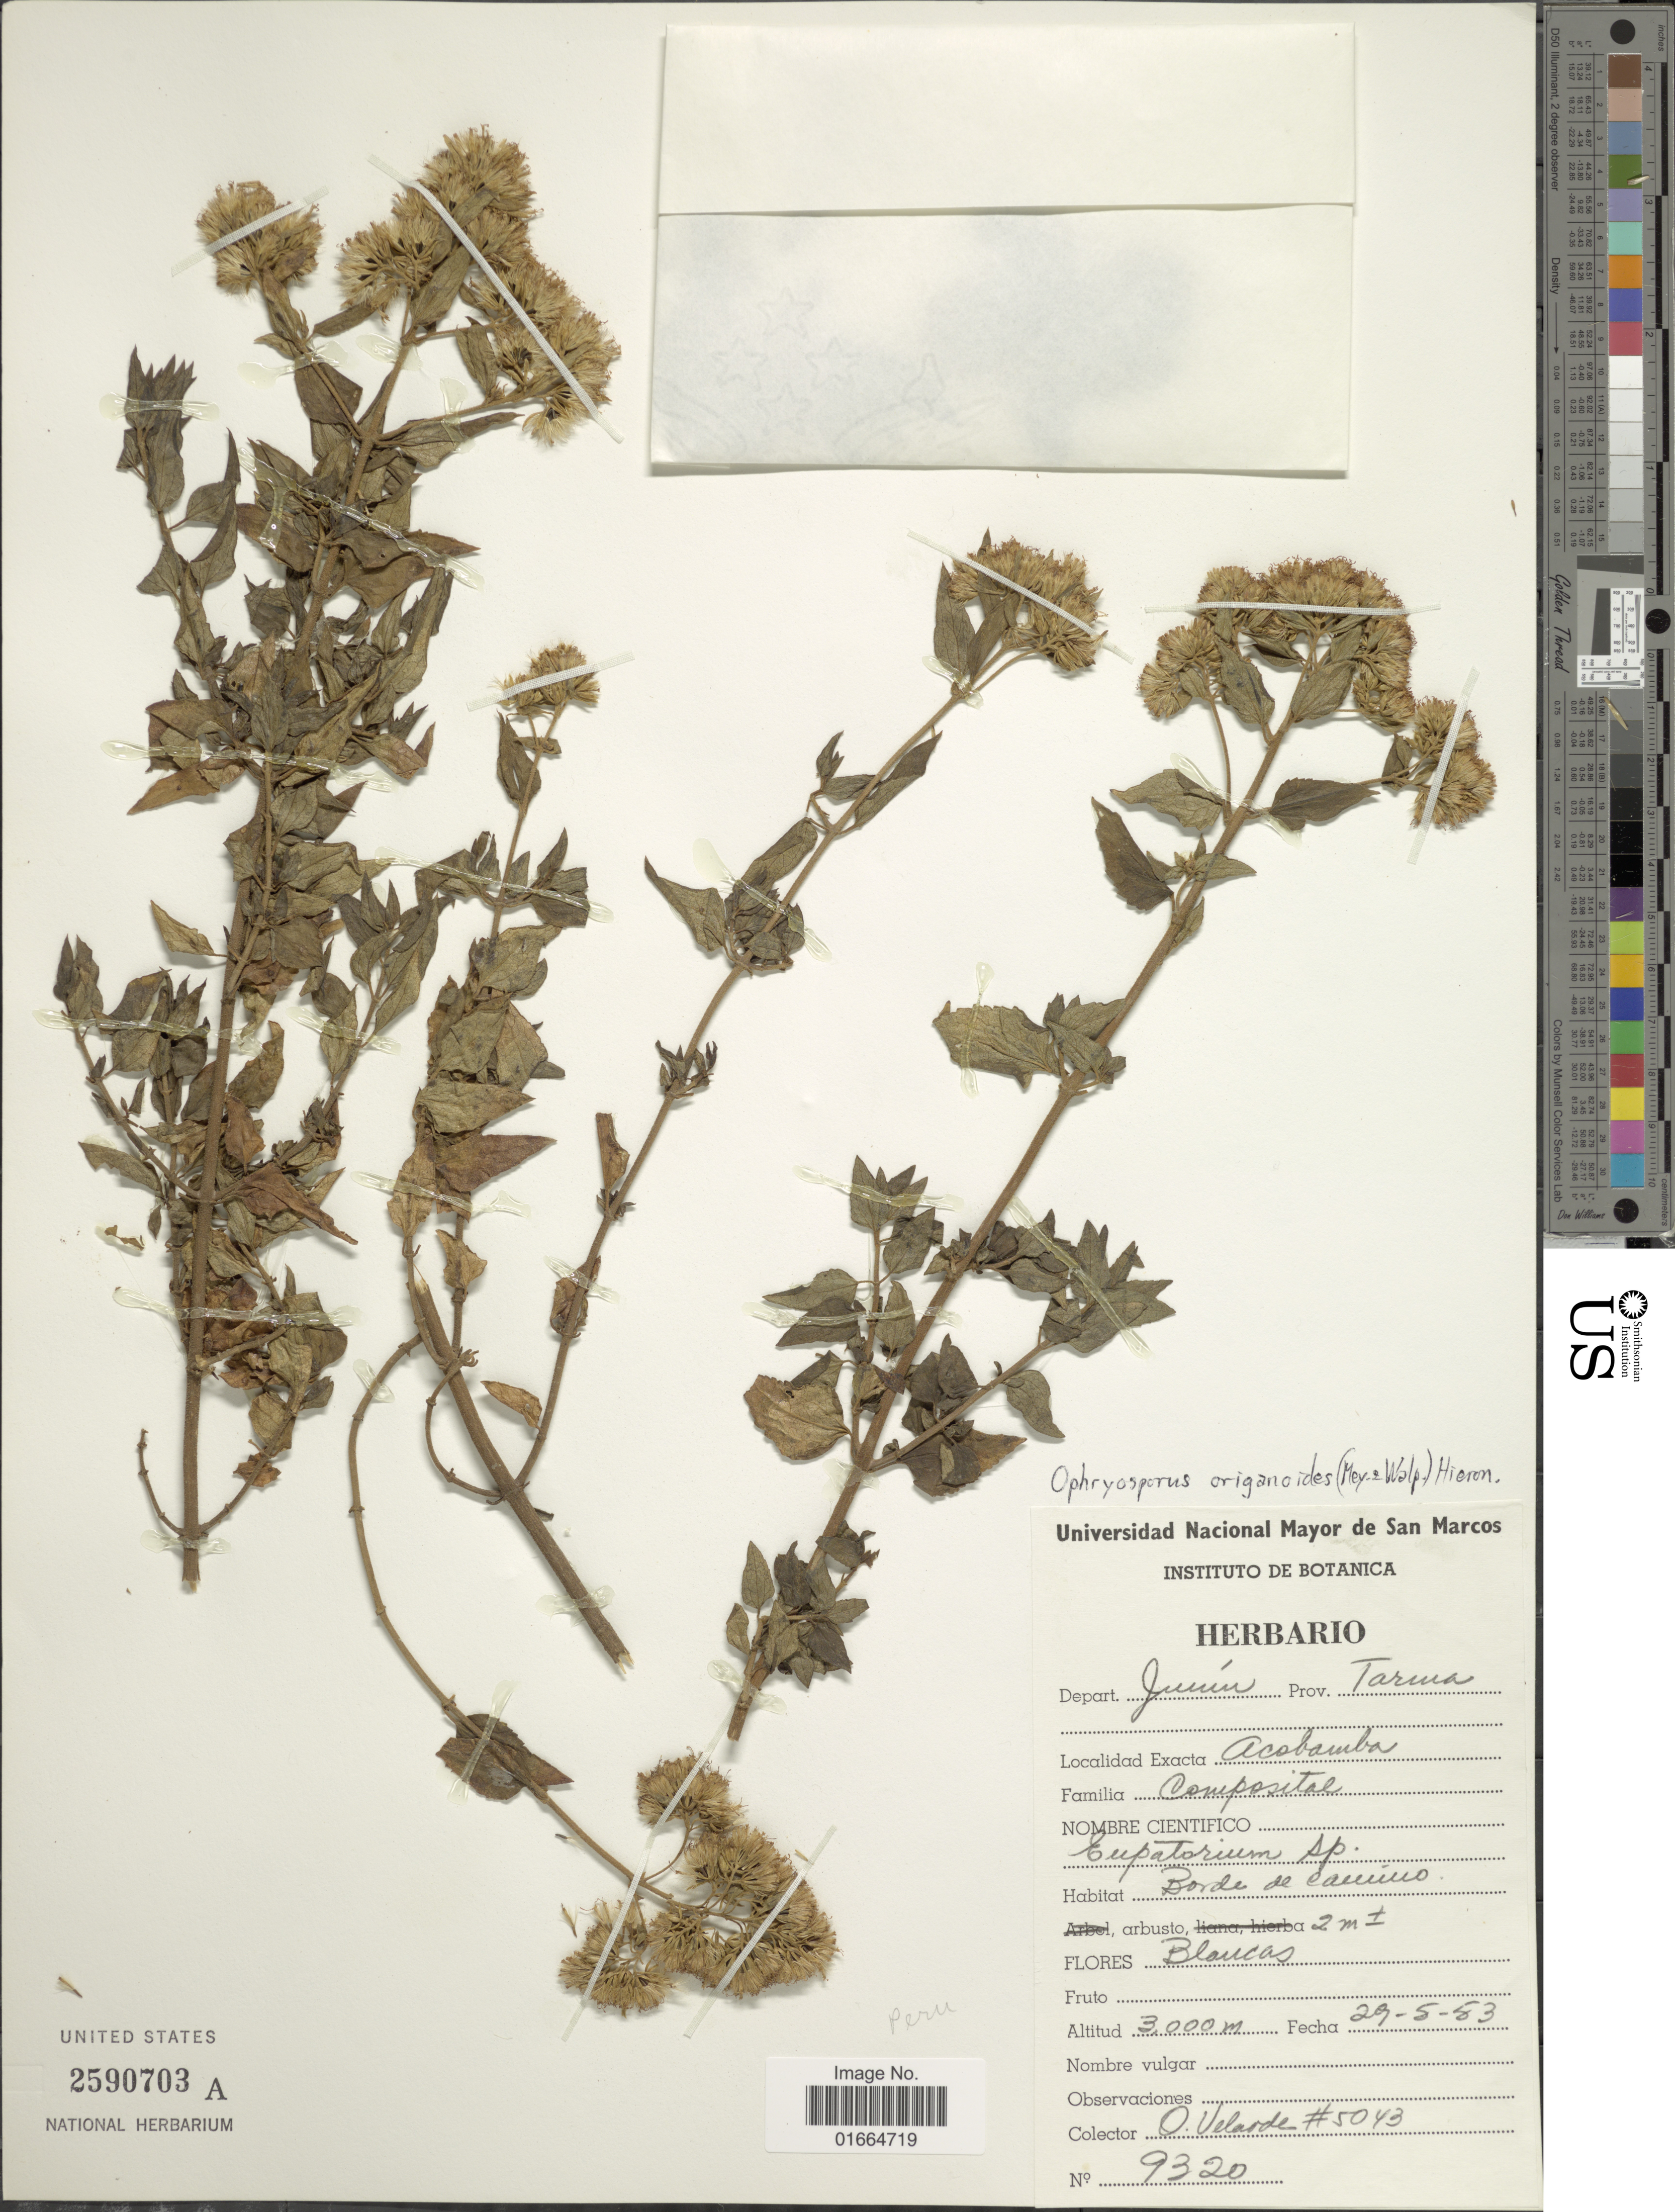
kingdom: Plantae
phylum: Tracheophyta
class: Magnoliopsida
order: Asterales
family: Asteraceae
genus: Ophryosporus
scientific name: Ophryosporus heptanthus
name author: (Sch. Bip. ex Wedd.) R.M. King & H. Rob.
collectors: O. Velarde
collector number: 5043/9320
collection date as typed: Transcribed d/m/y: 29/5/53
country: Peru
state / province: Junín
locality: Depart. Junin, Prov. Taruna, Acobamba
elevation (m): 3000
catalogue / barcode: US 2590703A